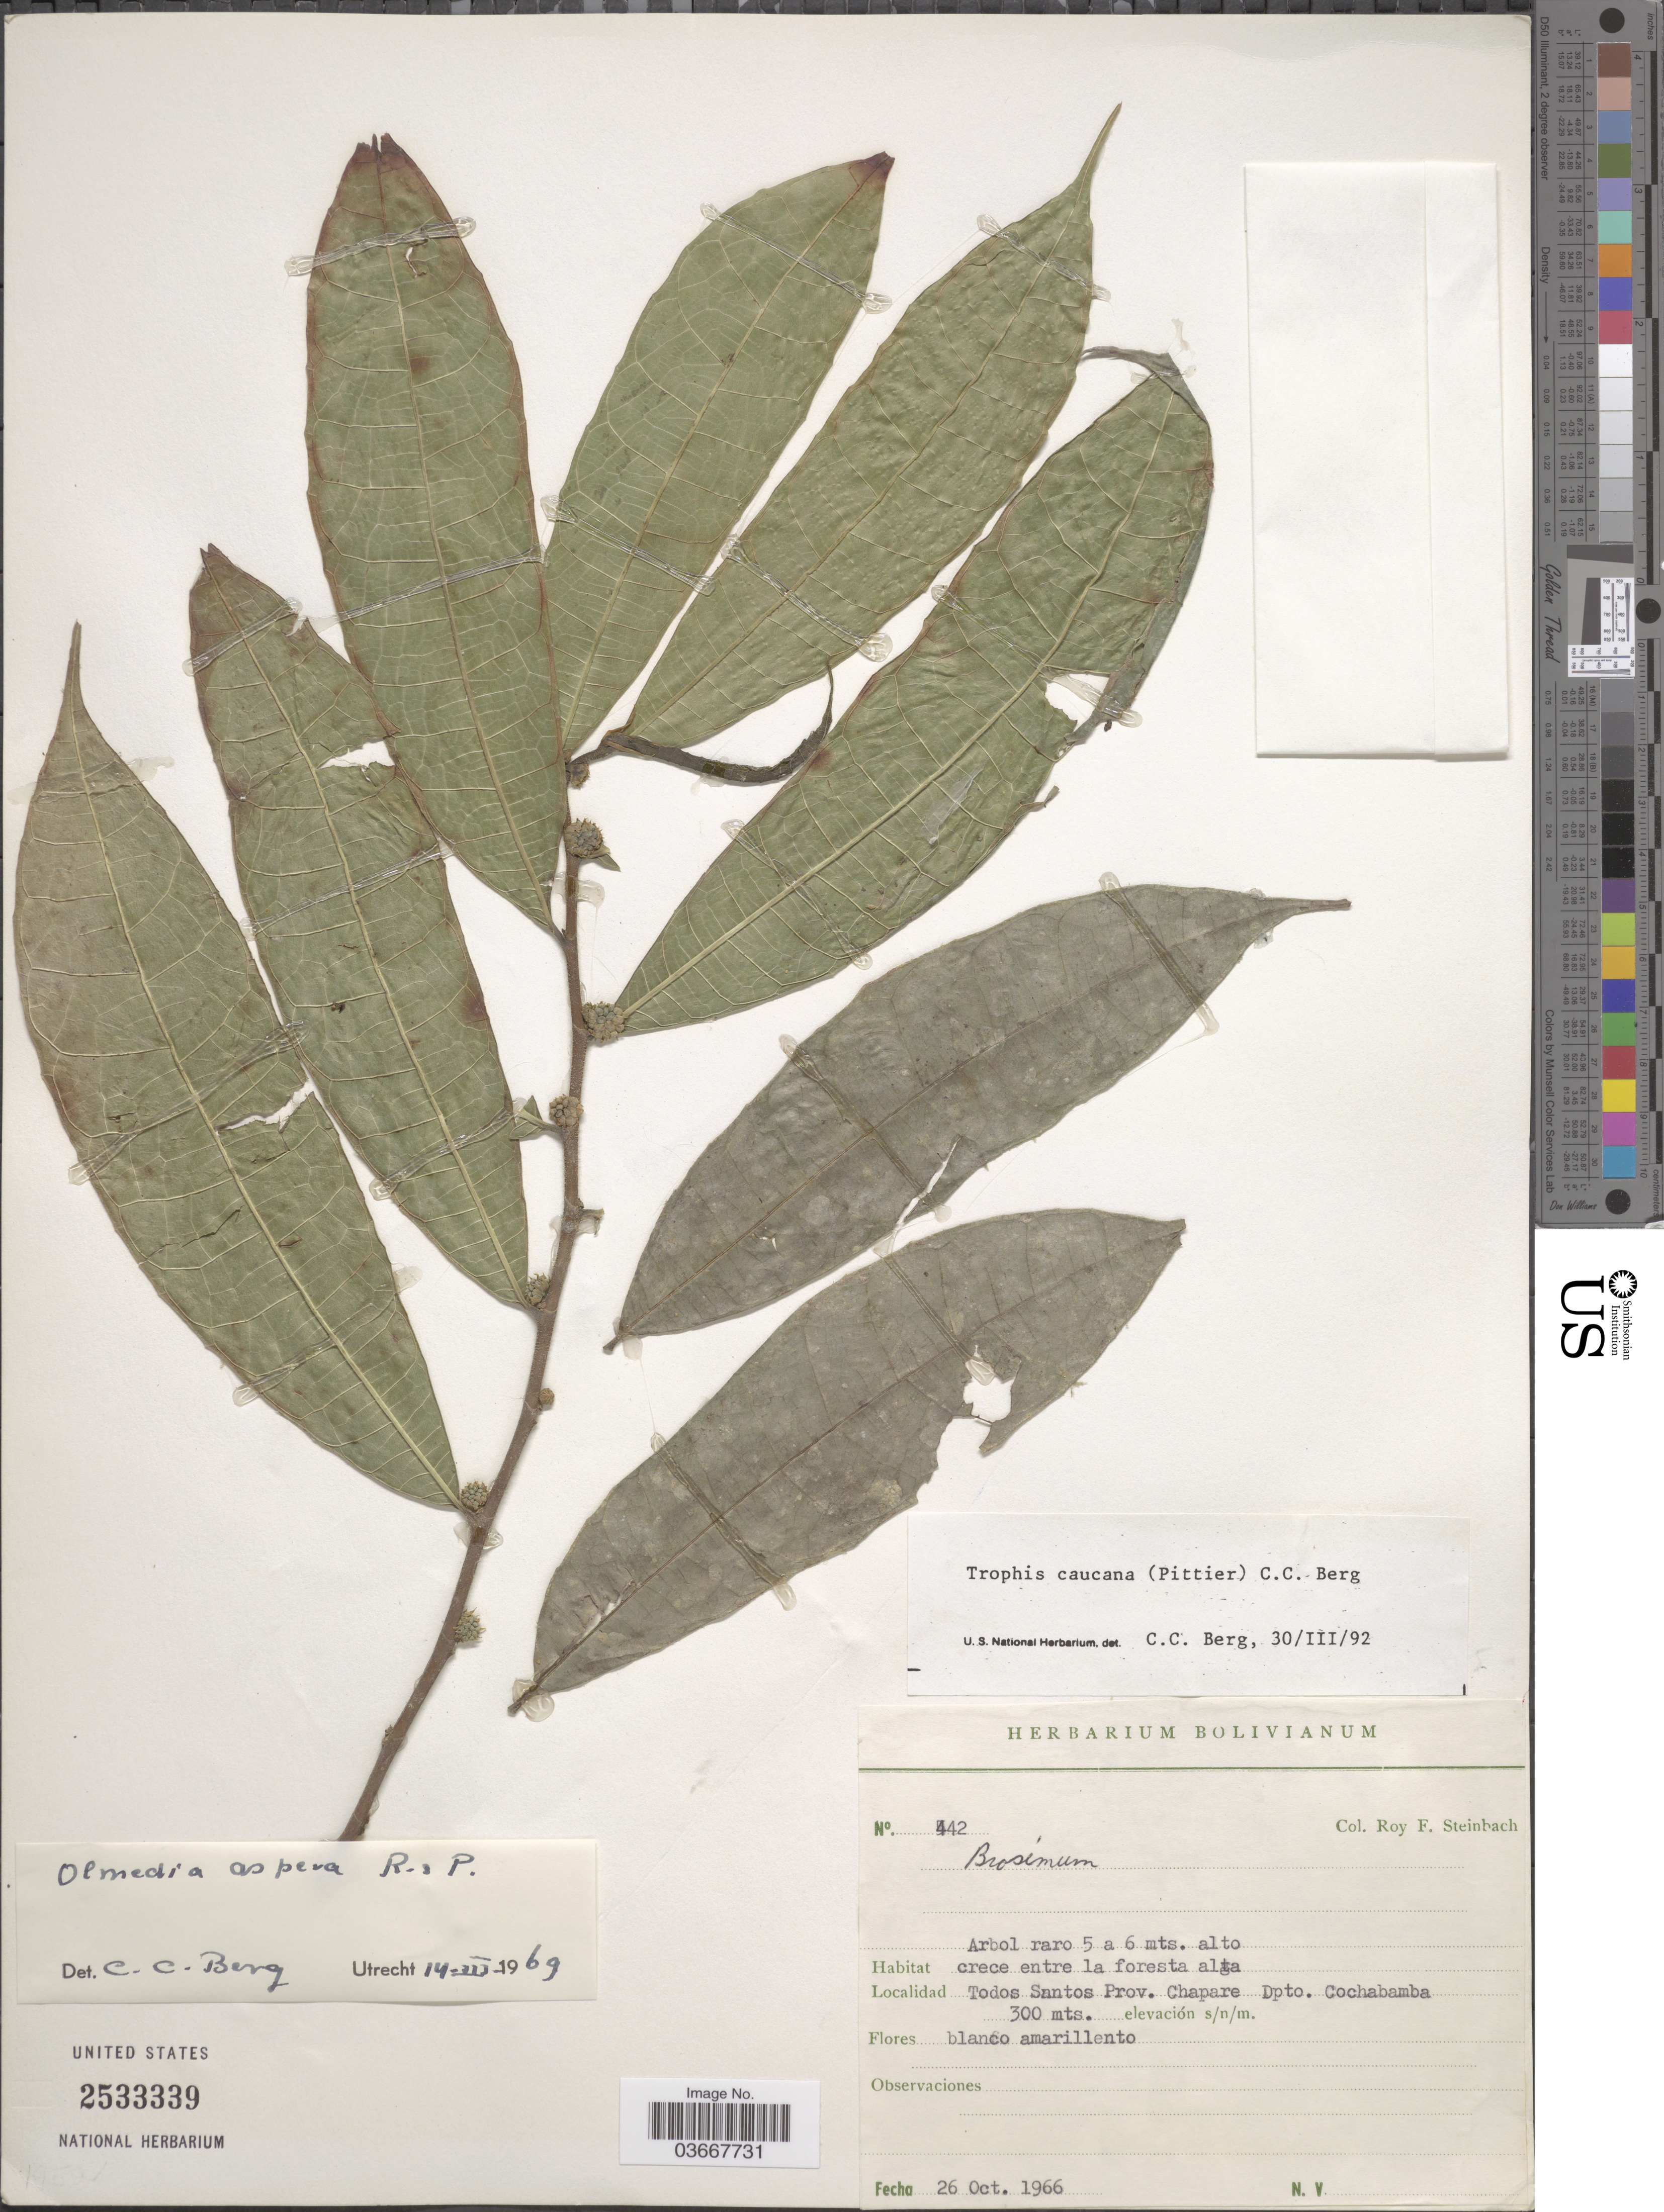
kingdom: Plantae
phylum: Tracheophyta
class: Magnoliopsida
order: Rosales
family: Moraceae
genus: Olmedia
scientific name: Olmedia aspera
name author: Ruiz & Pav.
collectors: R. F. Steinbach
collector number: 442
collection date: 1966-10-26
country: Bolivia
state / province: Cochabamba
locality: Todos Santos Prov. Chapare Dpto. Cochabamba.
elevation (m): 300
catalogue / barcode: US 2533339